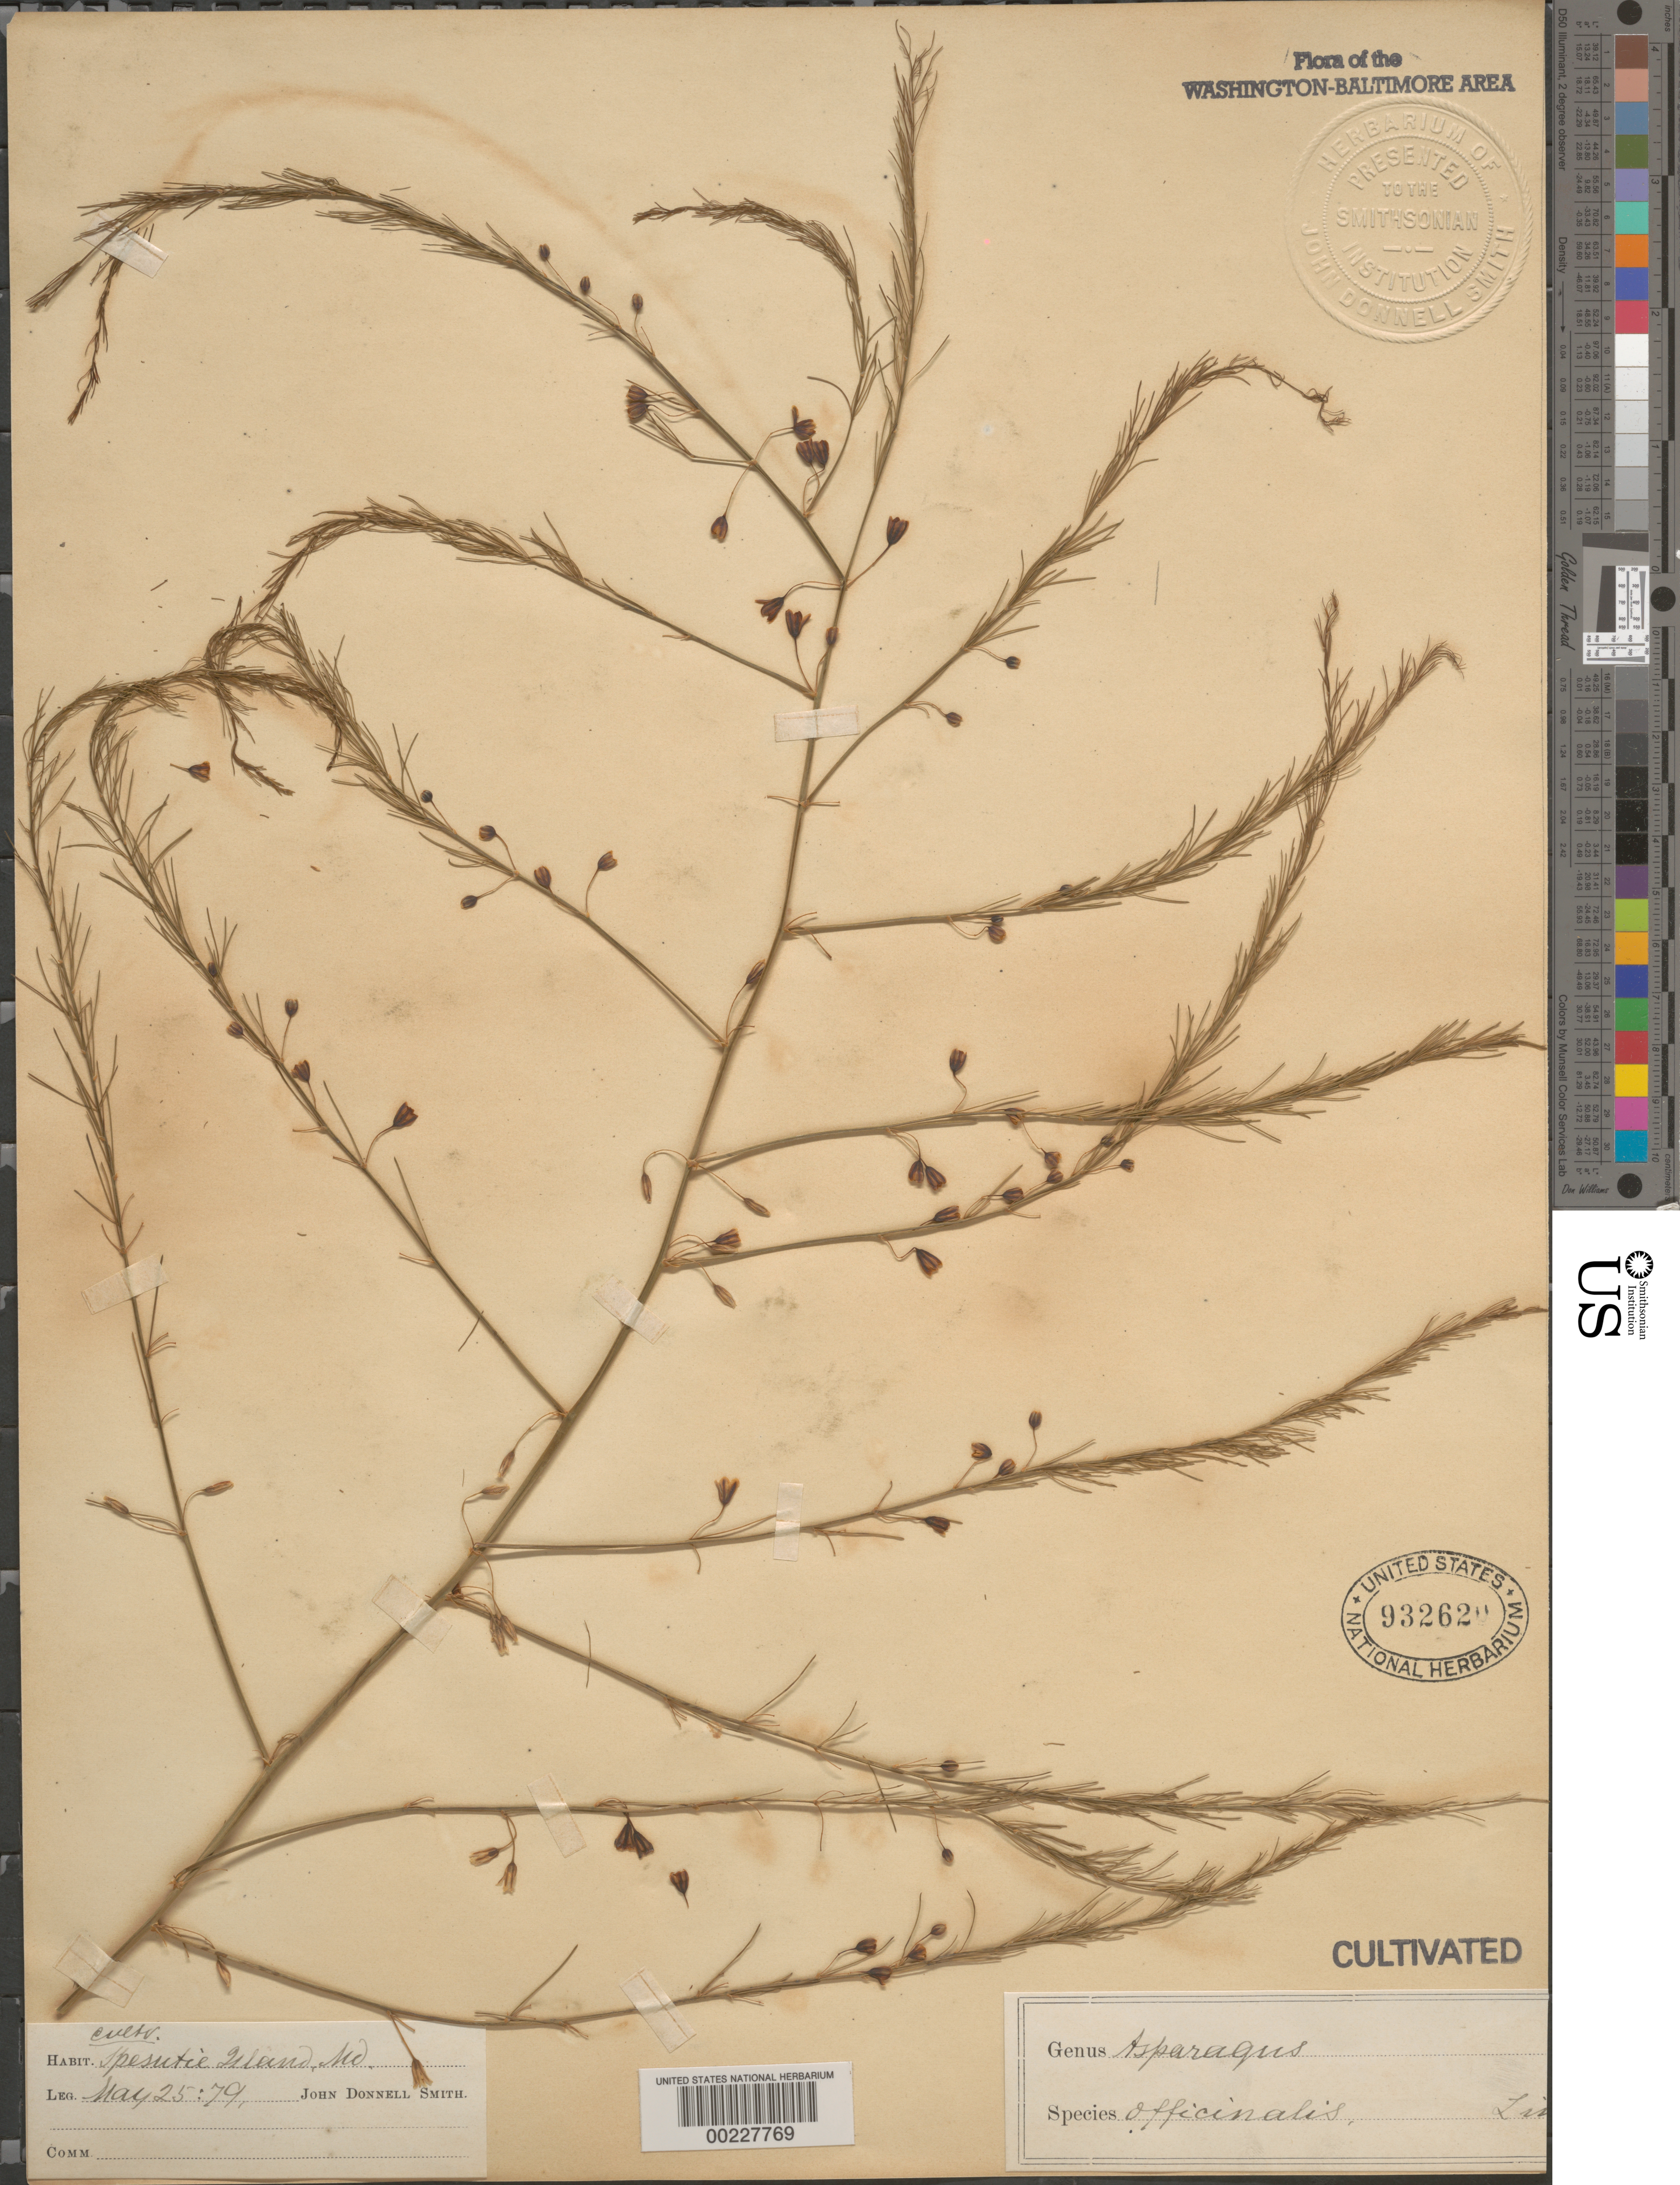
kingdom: Plantae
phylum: Tracheophyta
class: Liliopsida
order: Asparagales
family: Asparagaceae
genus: Asparagus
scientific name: Asparagus officinalis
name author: L.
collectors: J. Donnell Smith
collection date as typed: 25 May 1879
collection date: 1879-05-25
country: United States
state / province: Maryland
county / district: Harford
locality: Spesutie Island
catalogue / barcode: US 932620